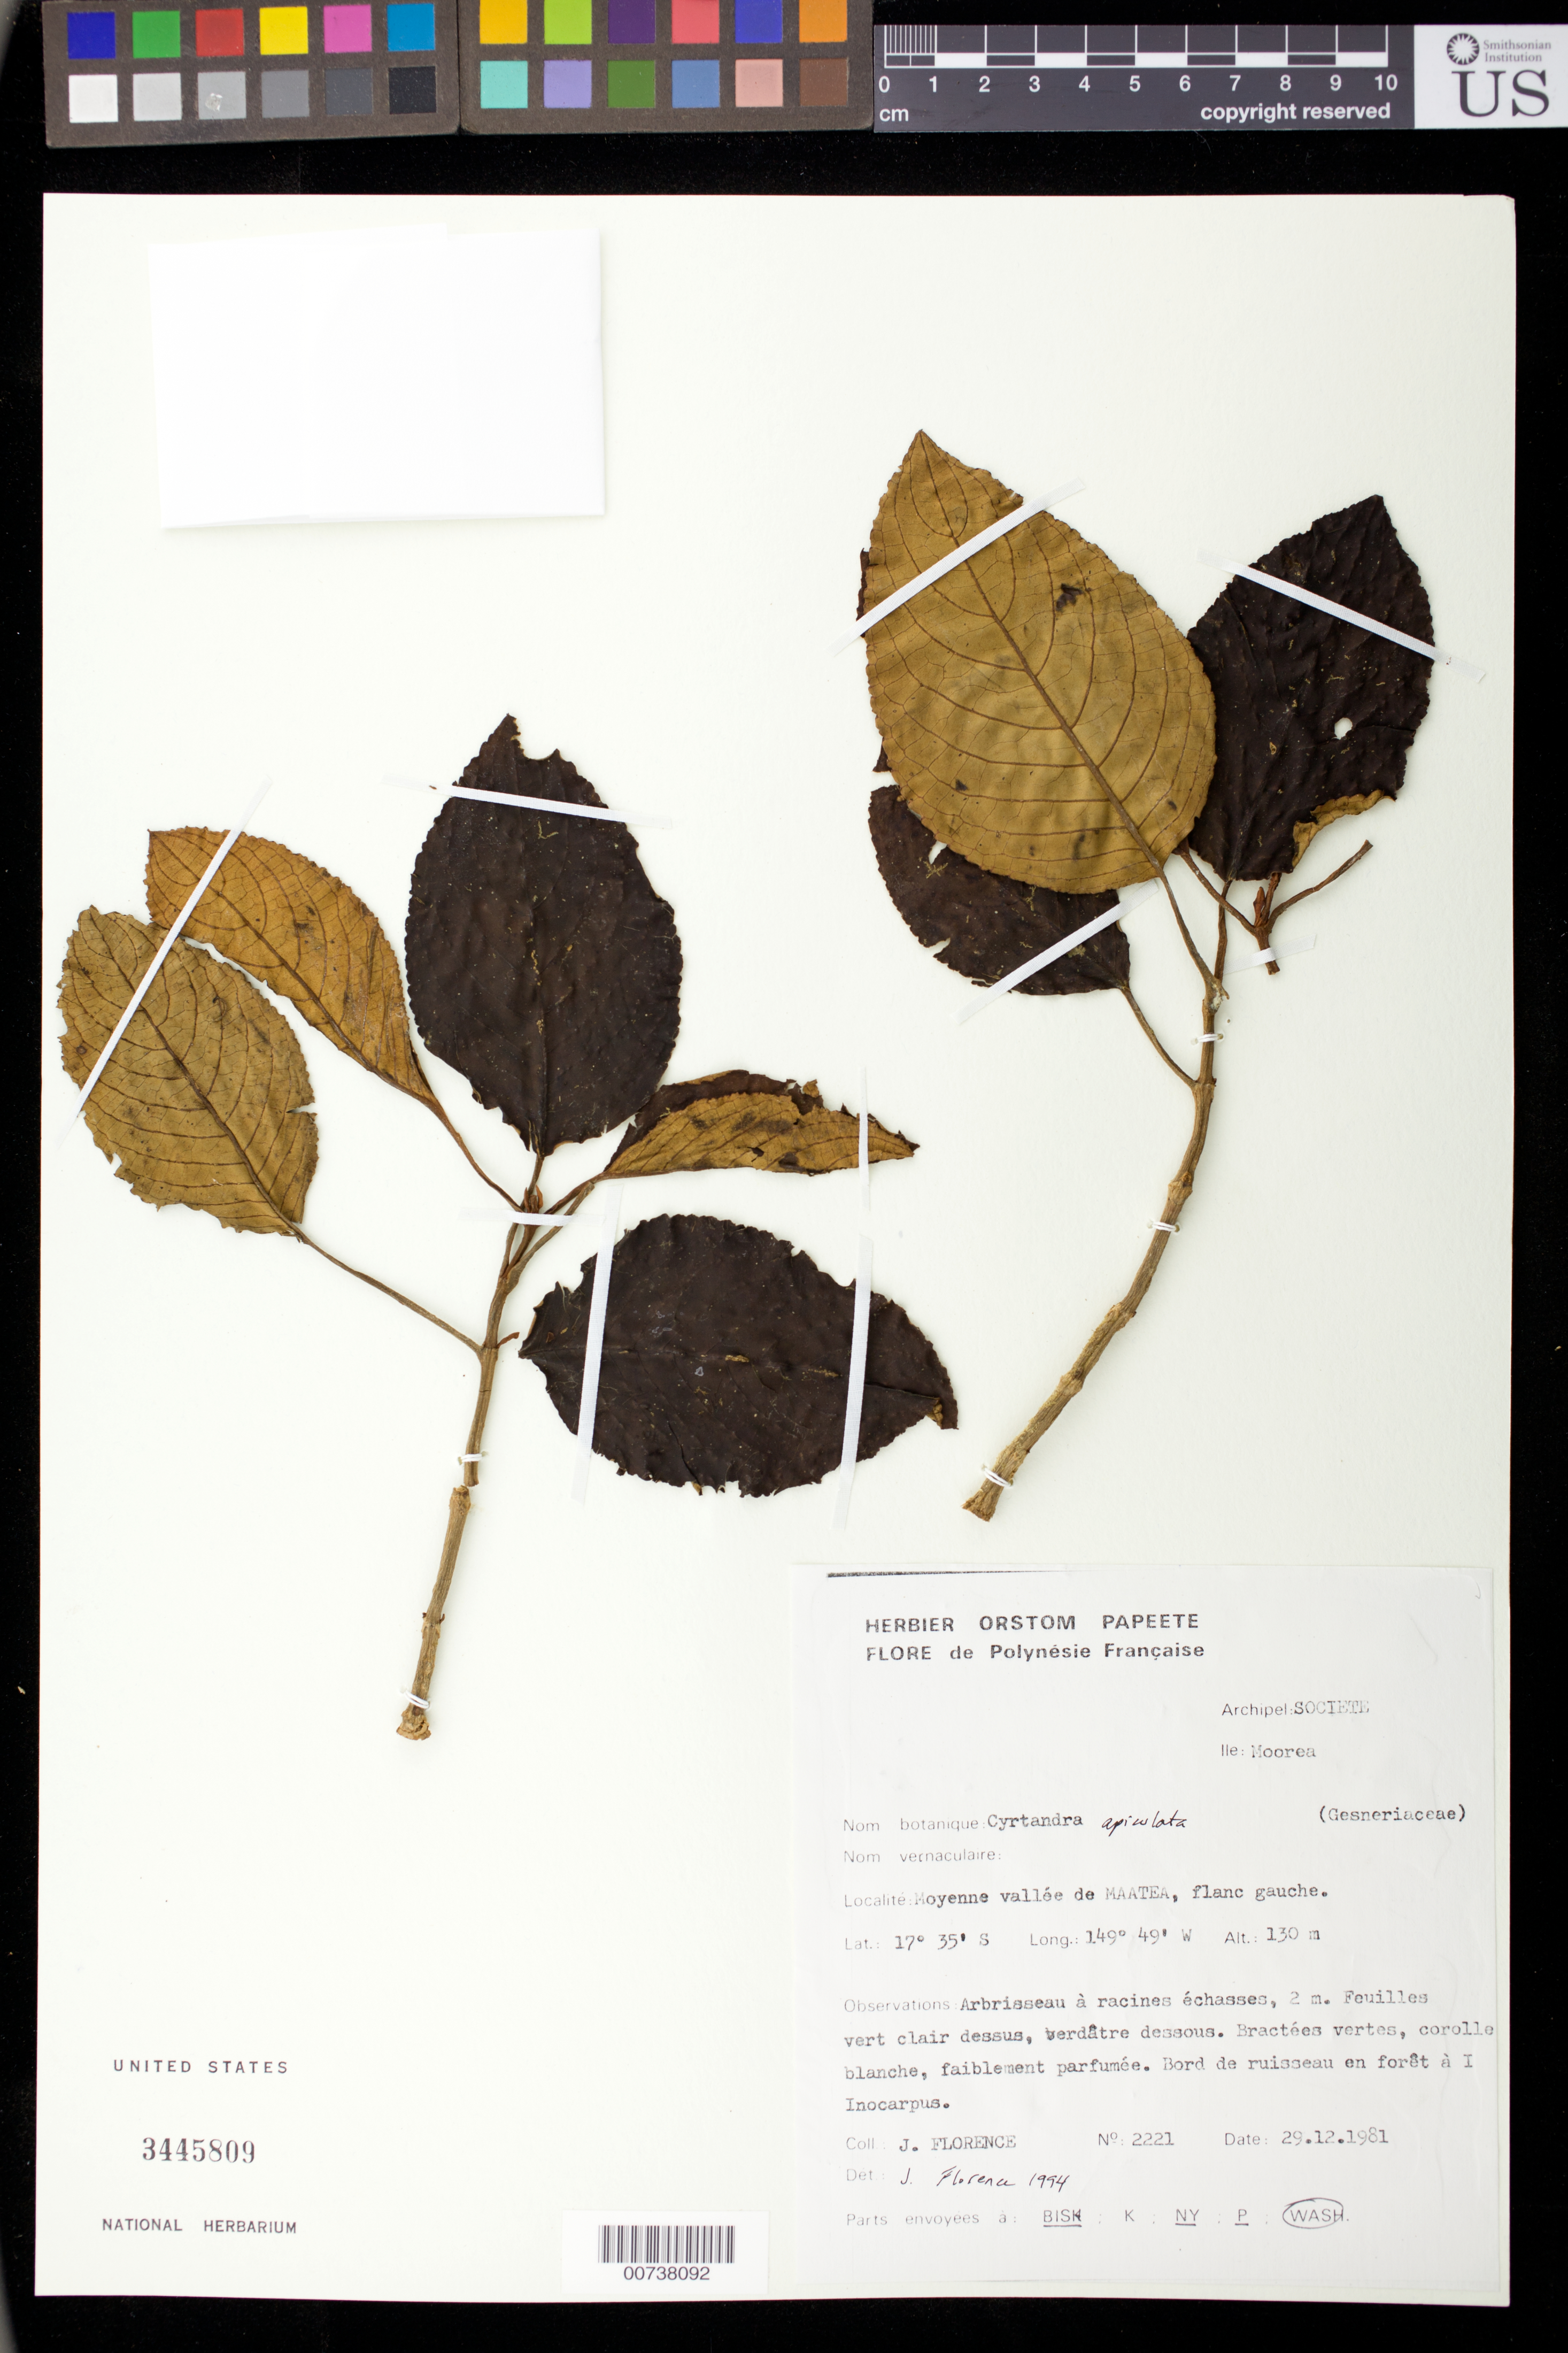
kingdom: Plantae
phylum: Tracheophyta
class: Magnoliopsida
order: Lamiales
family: Gesneriaceae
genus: Cyrtandra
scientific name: Cyrtandra apiculata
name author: C.B. Clarke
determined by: Florence, J.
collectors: J. Florence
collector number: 2221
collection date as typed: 29 Dec 1981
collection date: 1981-12-29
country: French Polynesia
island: Moorea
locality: Moyenne vallée de Maatea, flanc gauche.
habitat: Bord de ruissea en forêt à Inocarpus.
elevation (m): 130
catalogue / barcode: US 3445809